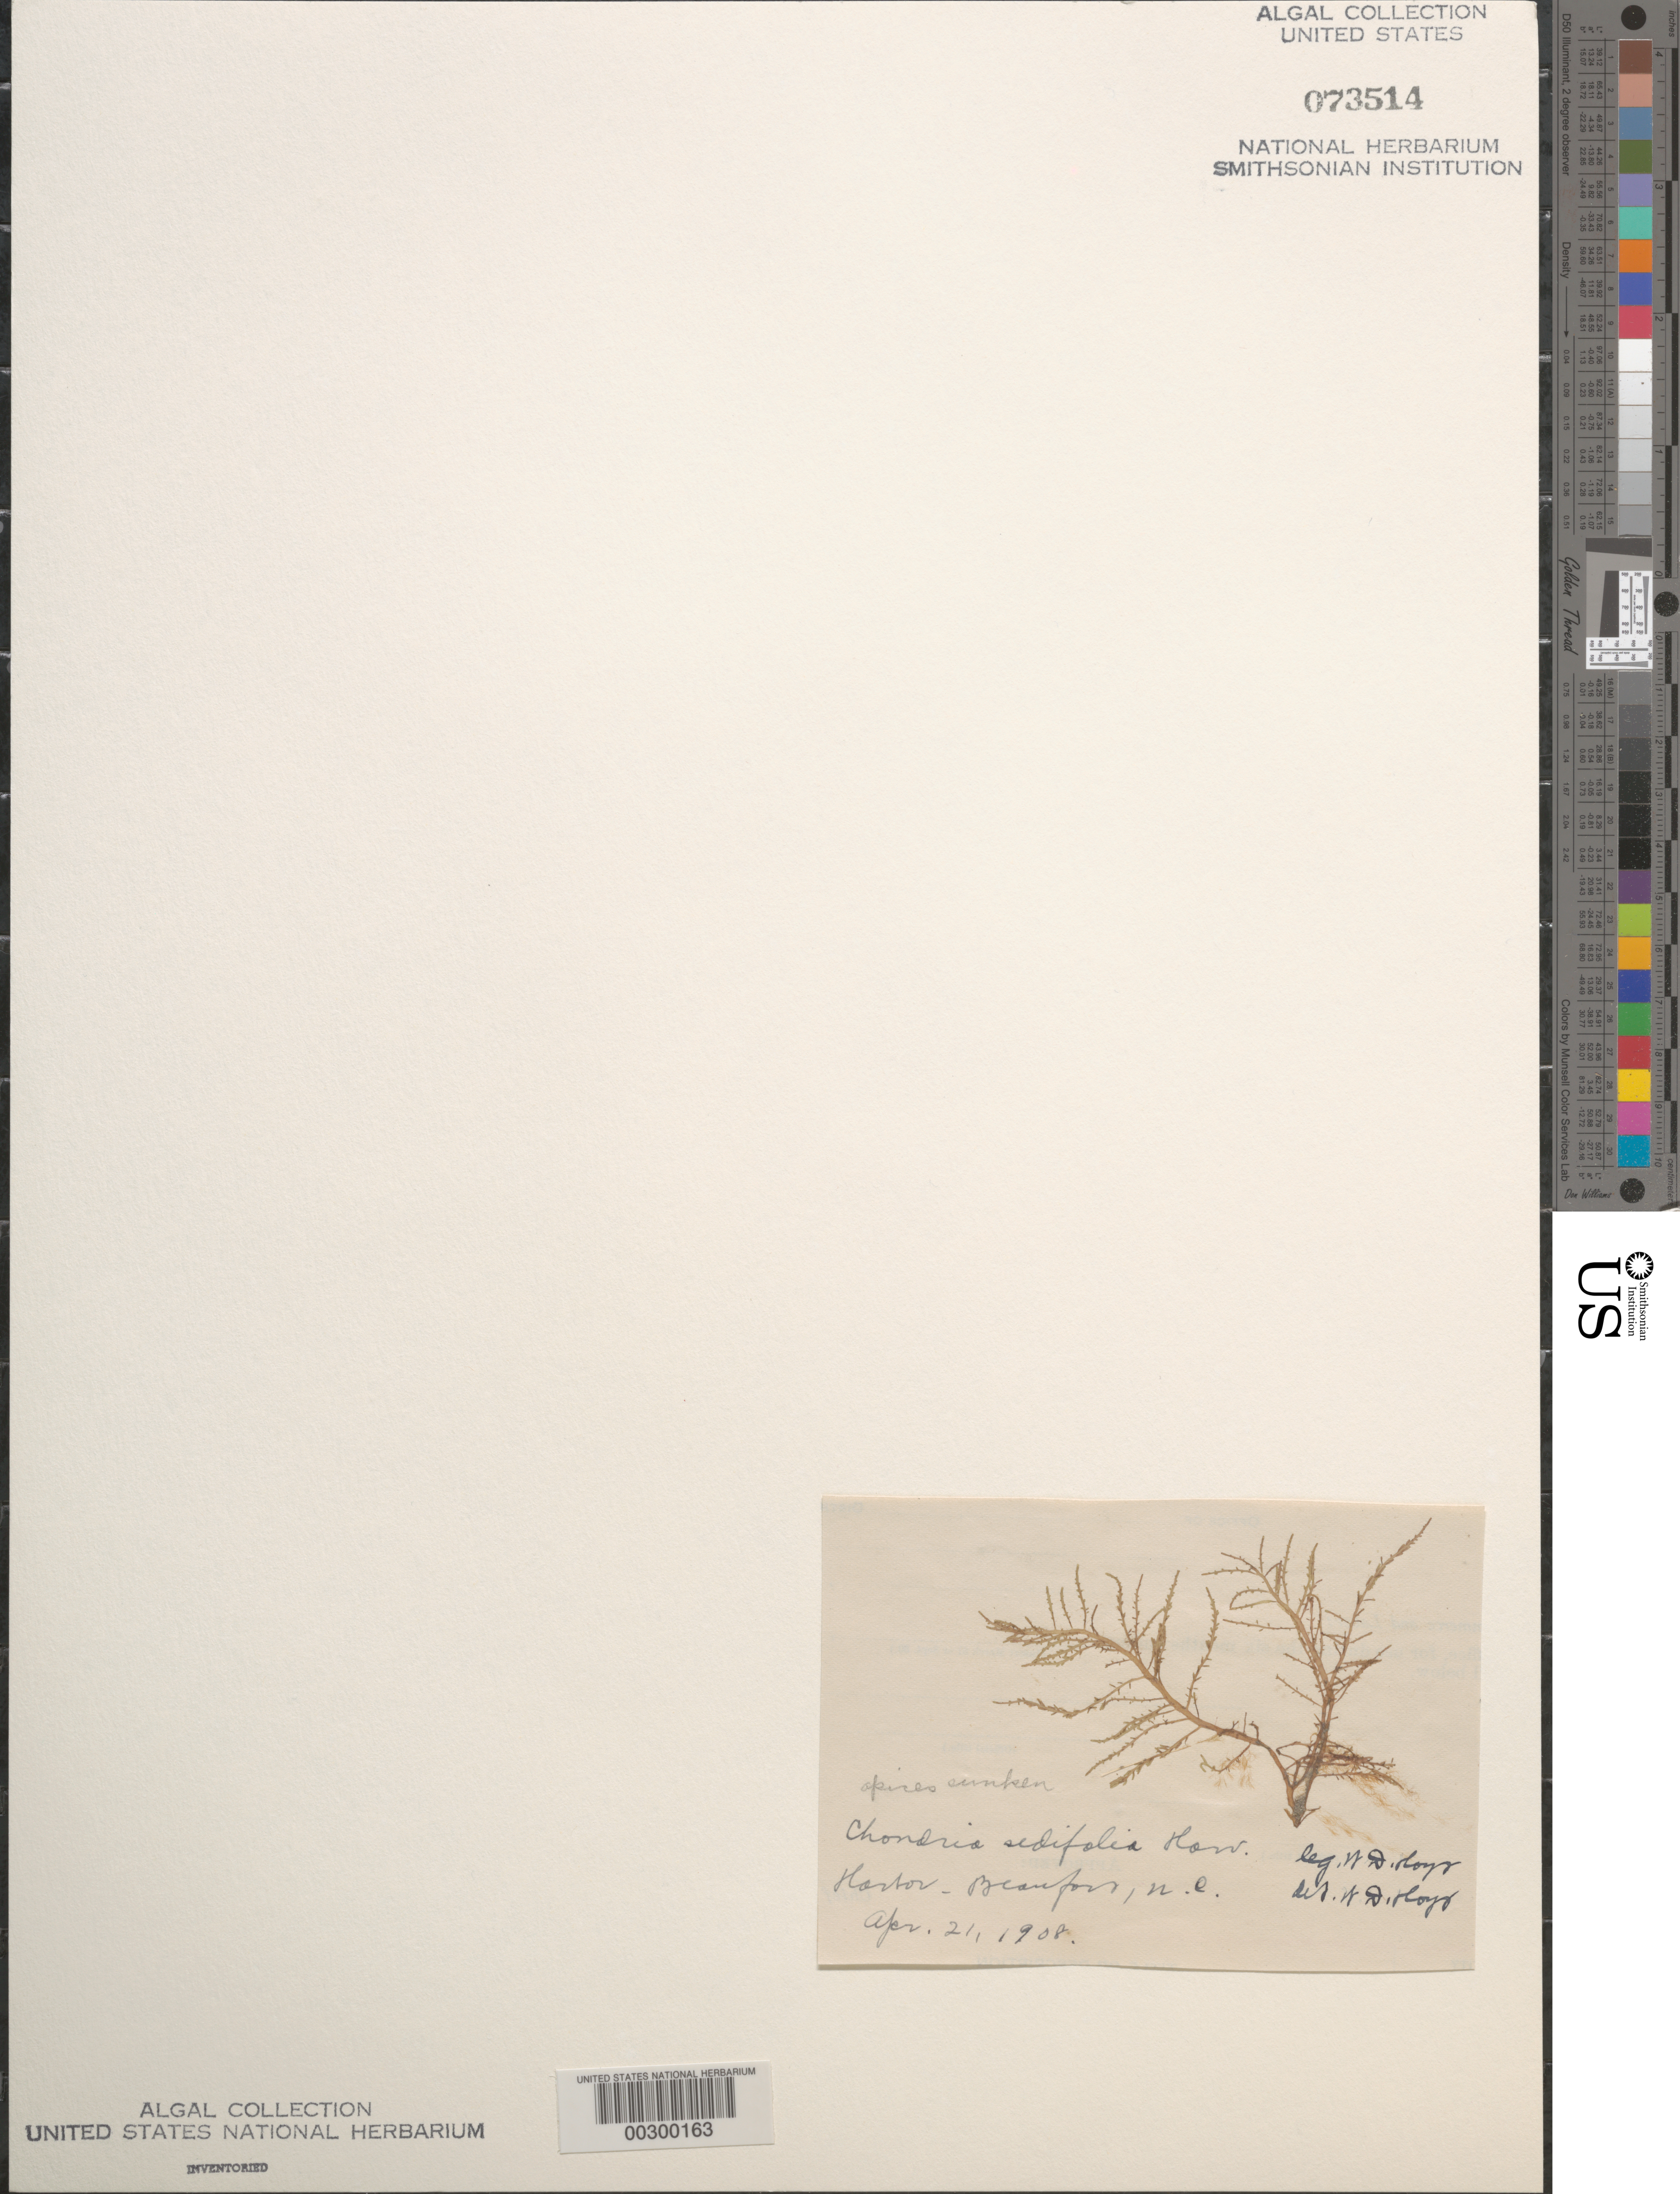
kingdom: Plantae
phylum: Rhodophyta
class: Florideophyceae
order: Ceramiales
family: Rhodomelaceae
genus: Chondria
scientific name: Chondria sedifolia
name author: Harv.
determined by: Hoyt, W. D.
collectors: W. D. Hoyt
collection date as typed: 21 Apr 1908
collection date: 1908-04-21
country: United States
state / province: North Carolina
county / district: Carteret County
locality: Beaufort Harbor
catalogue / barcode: US 73514